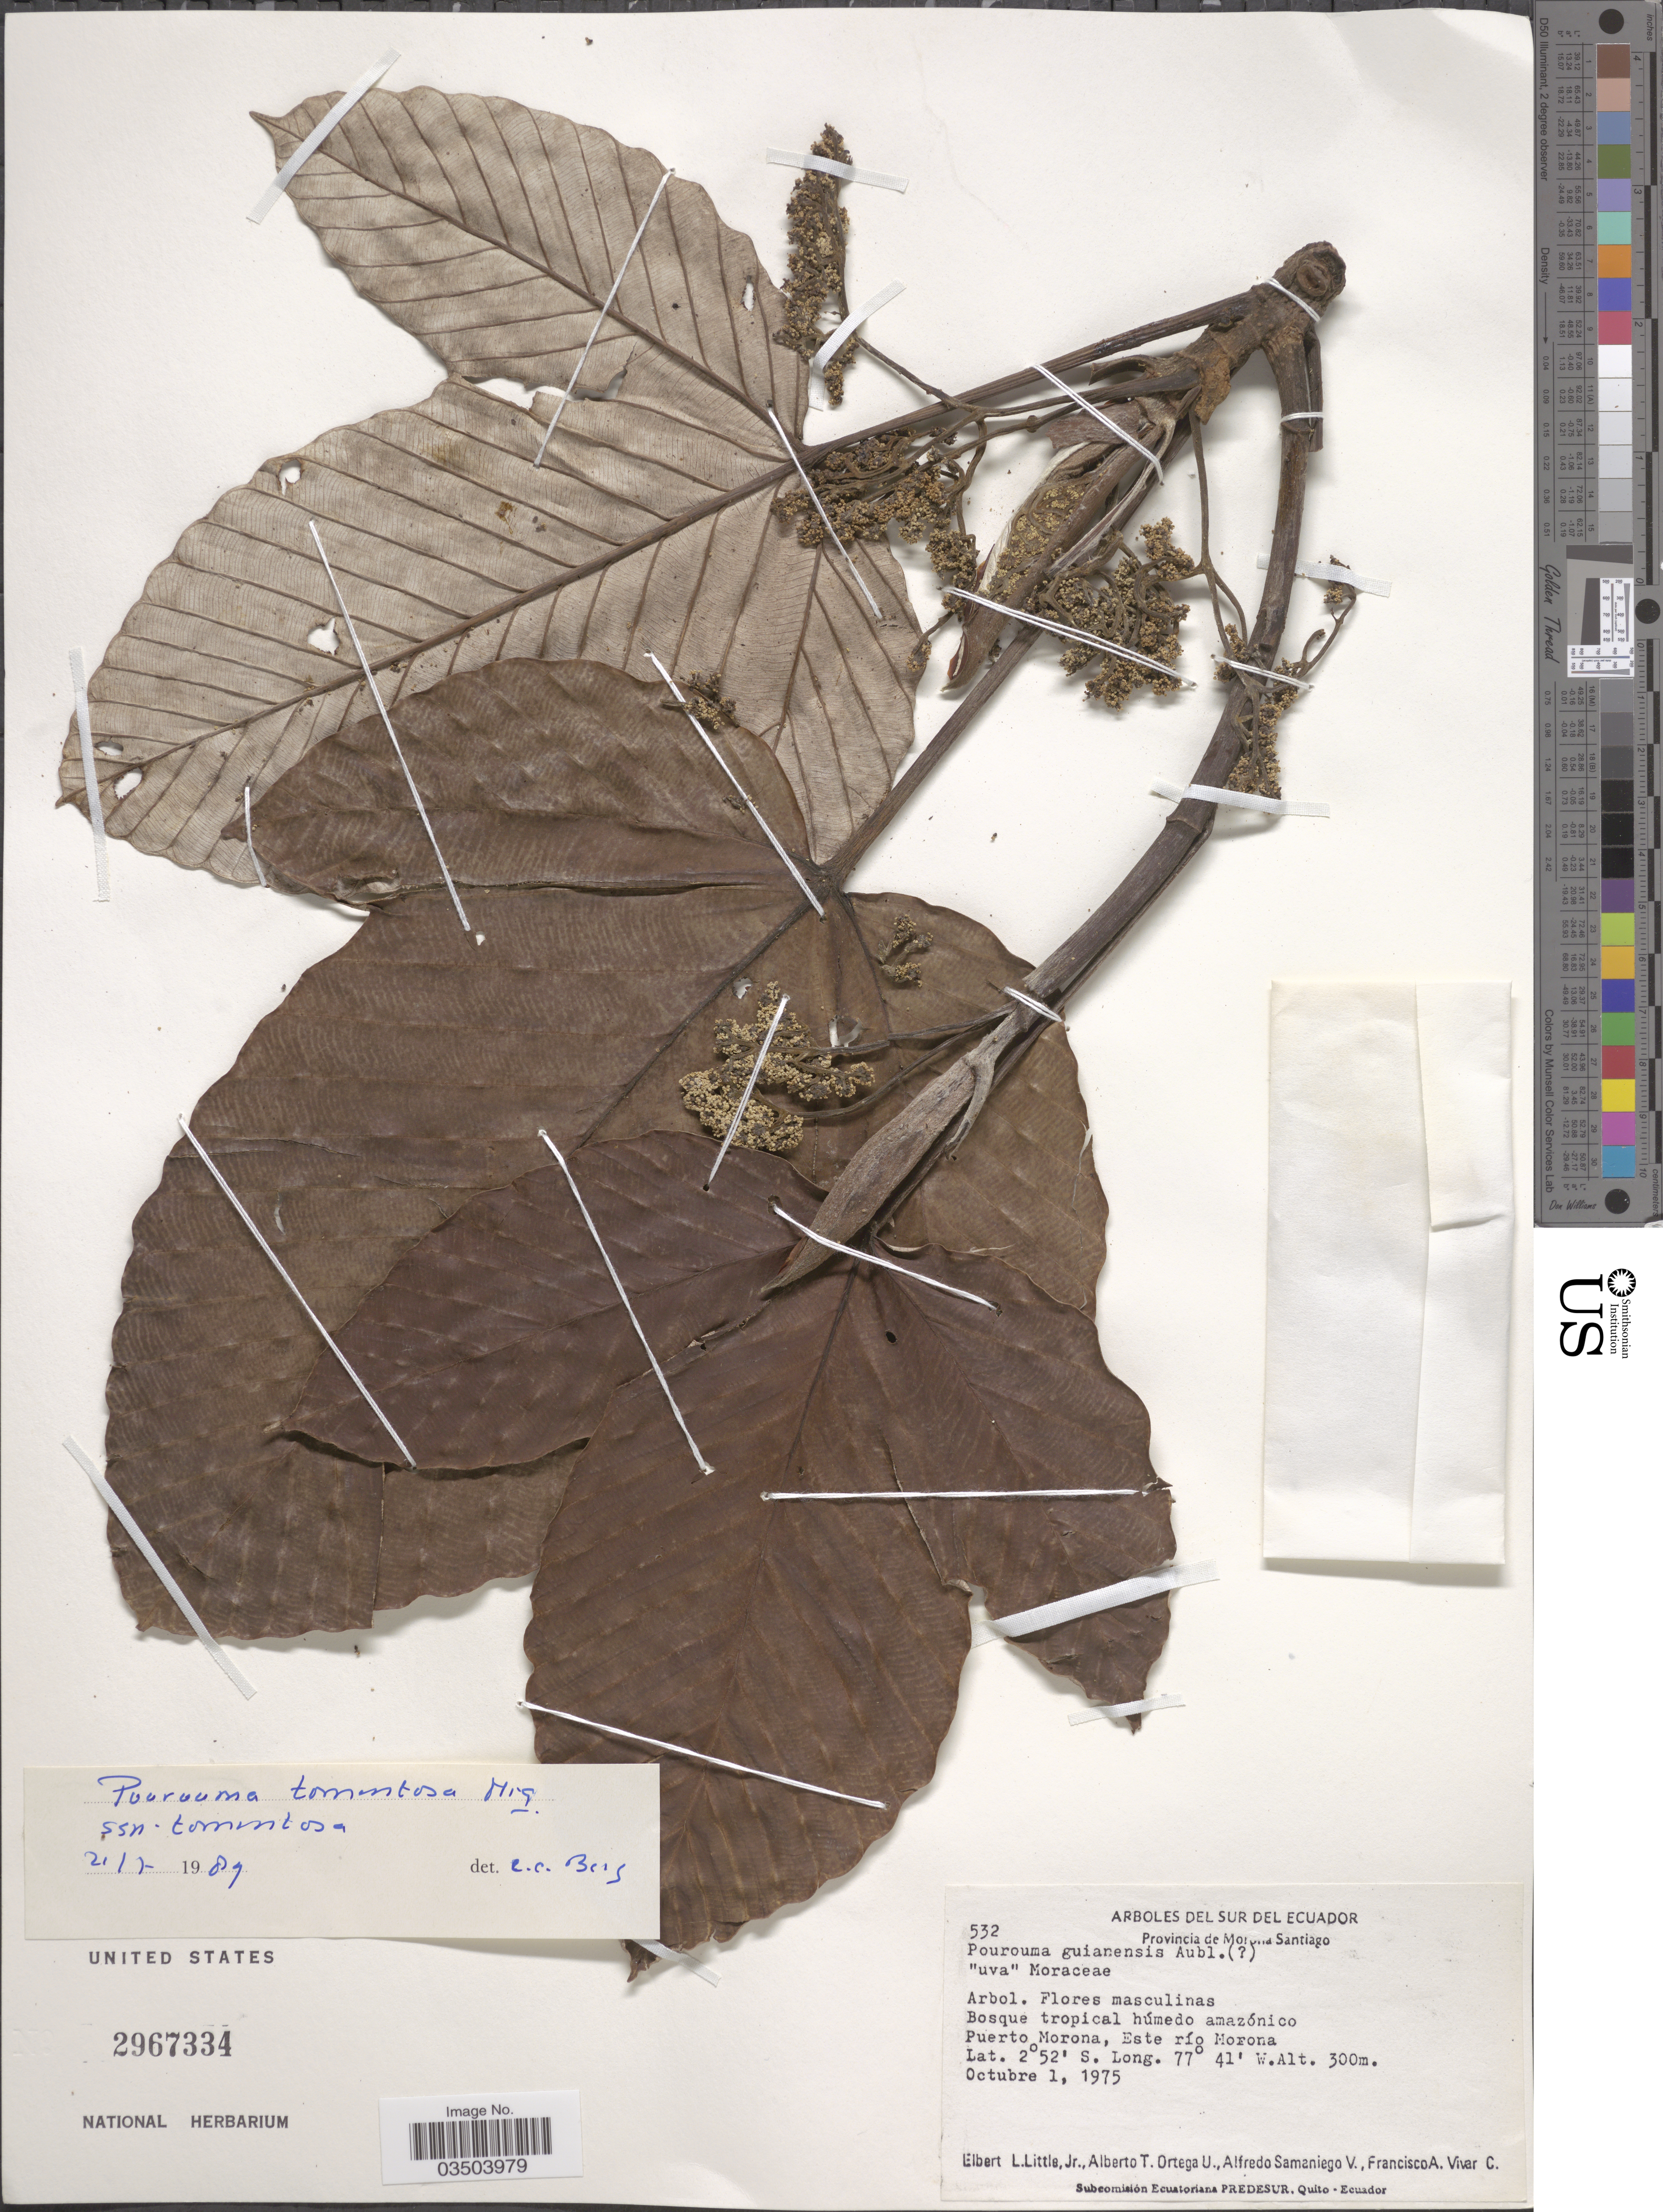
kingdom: Plantae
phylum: Tracheophyta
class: Magnoliopsida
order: Rosales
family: Urticaceae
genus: Pourouma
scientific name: Pourouma tomentosa subsp. persecta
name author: Standl. ex C.C. Berg & Heusden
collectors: E. L. Little, A. T. Ortega U., A. V. Samaniego & F. A. Vivar C.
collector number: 532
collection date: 1975-10-01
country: Ecuador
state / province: Morona-Santiago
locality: Del Sur Del Ecuador. Provincia de Morona Santiago. Puerto Morona, Este Río Morona.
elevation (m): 300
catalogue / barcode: US 2967334